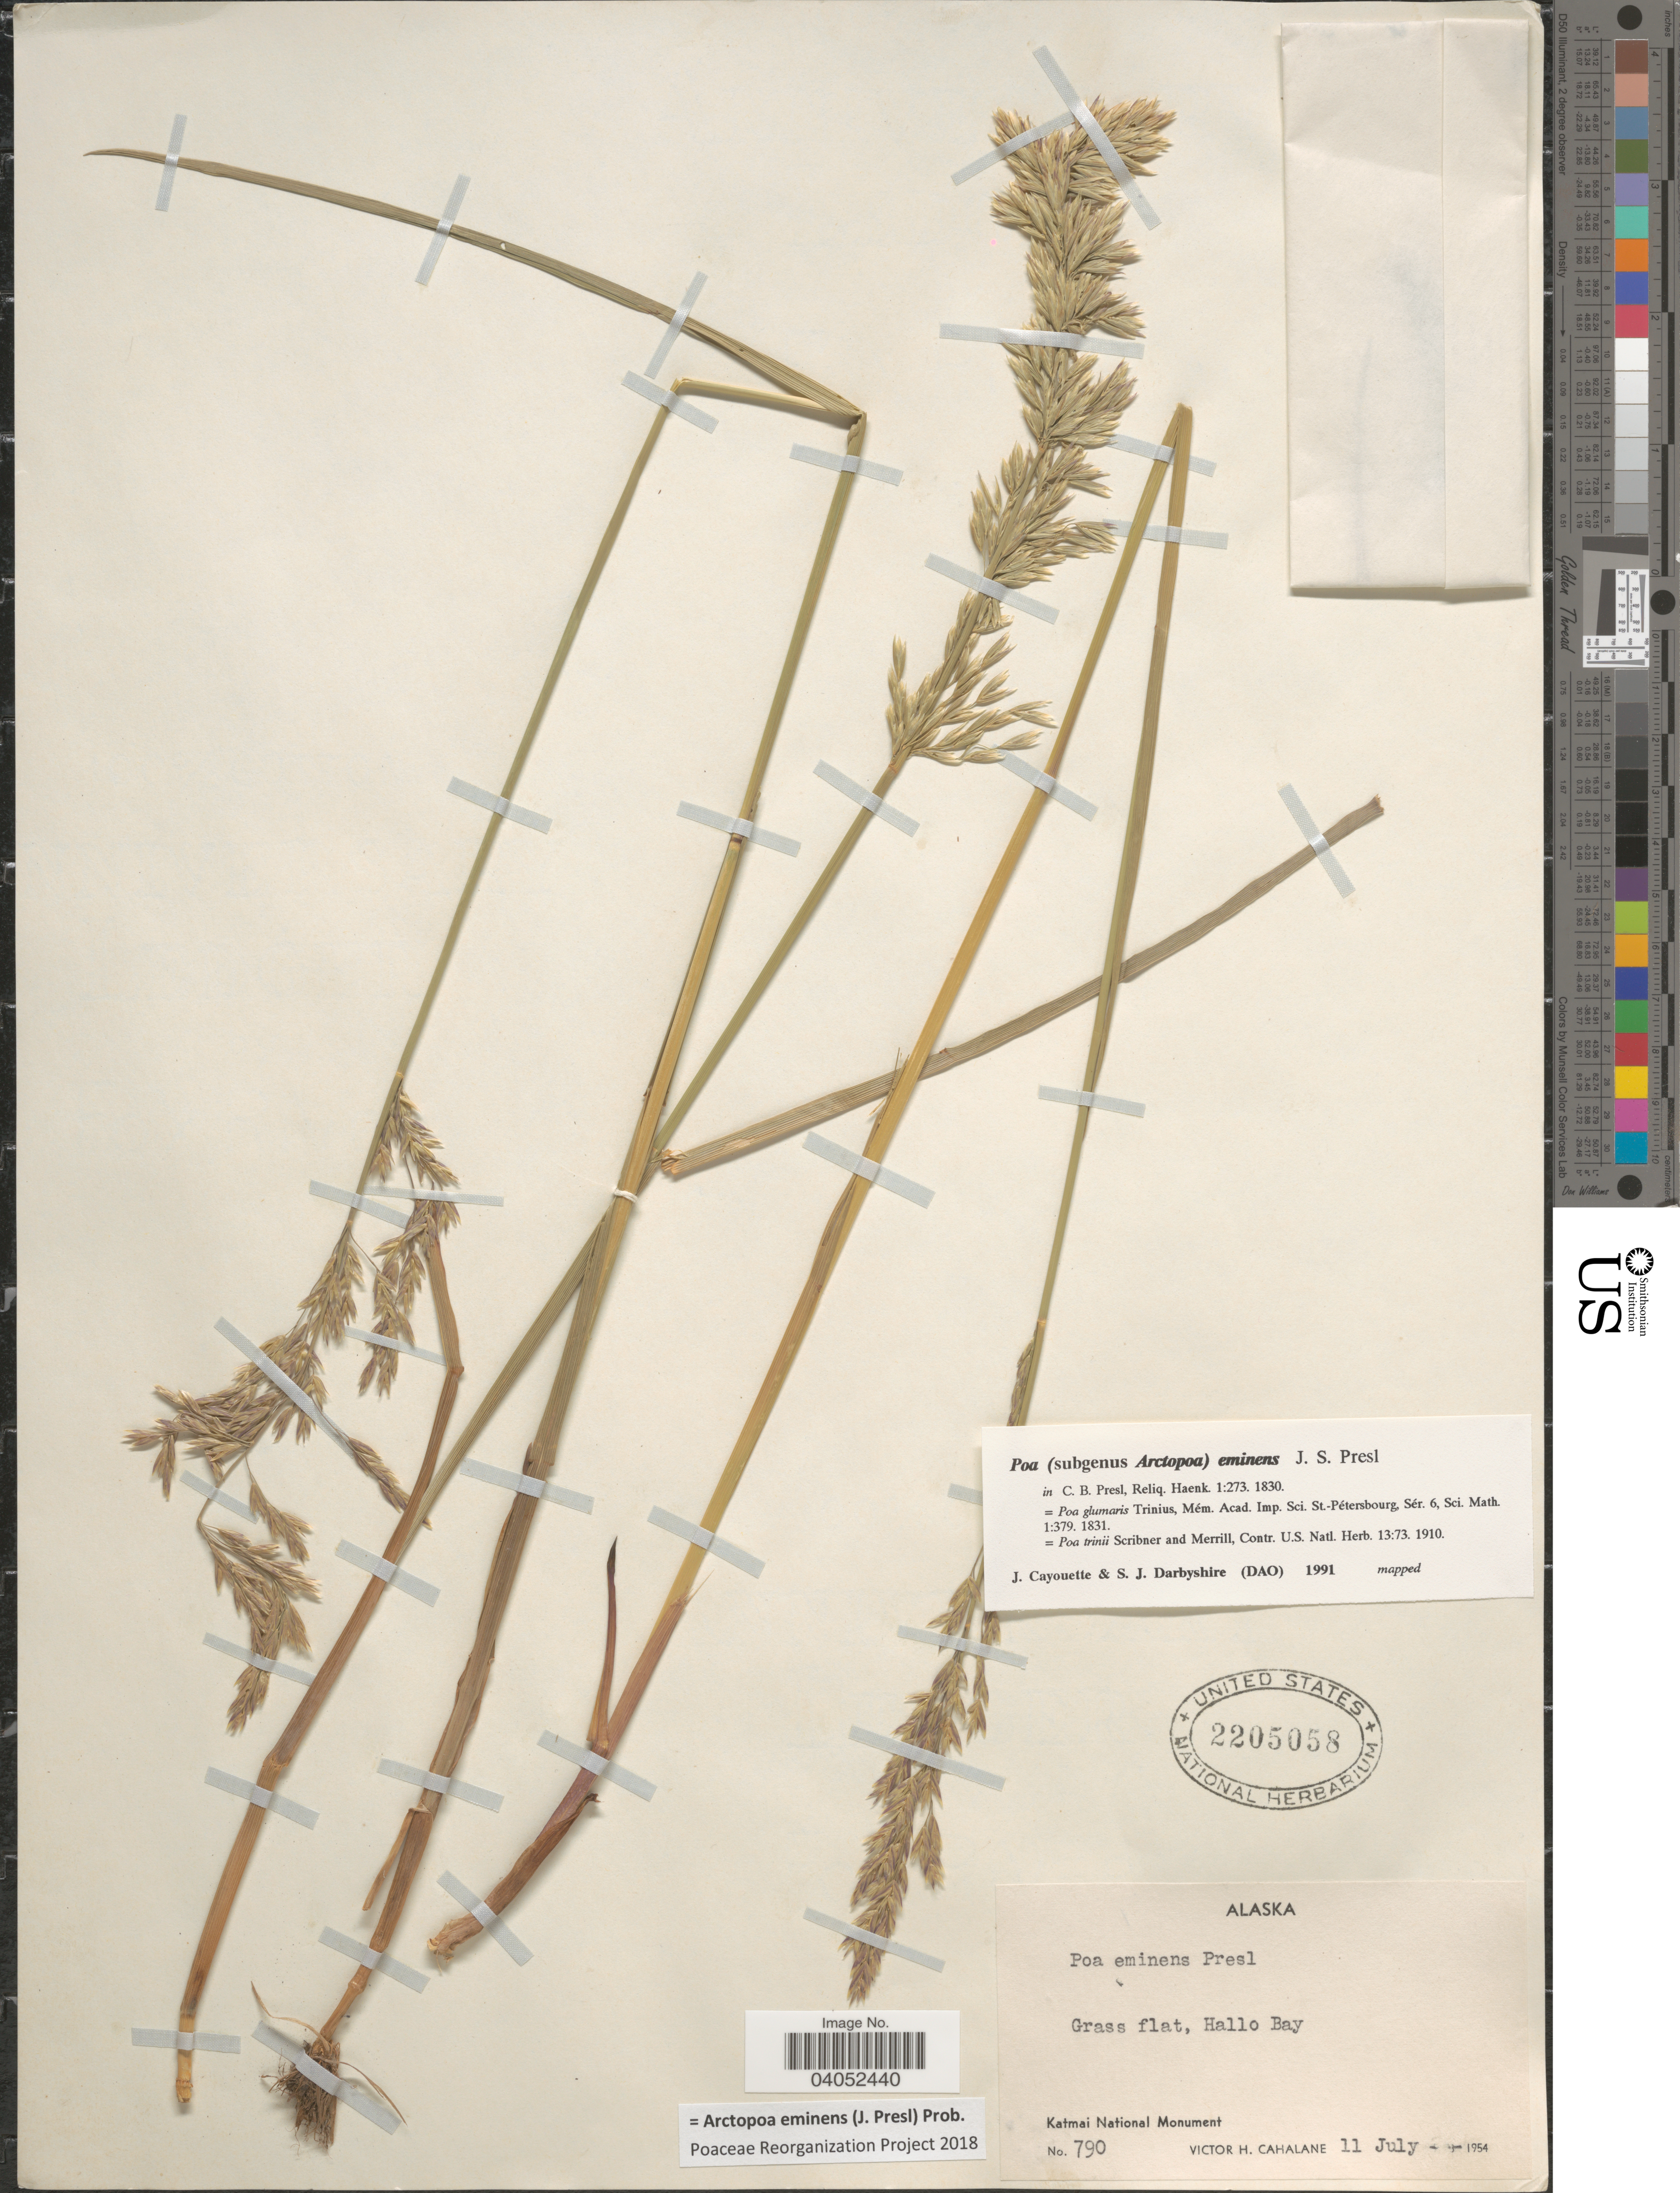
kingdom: Plantae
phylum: Tracheophyta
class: Liliopsida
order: Poales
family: Poaceae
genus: Arctopoa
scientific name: Arctopoa eminens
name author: (J. Presl) Prob.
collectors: V. Cahalane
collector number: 790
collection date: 1954-07-11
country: United States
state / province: Alaska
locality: Hallo Bay. Katmai National Monument.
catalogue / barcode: US 2205058